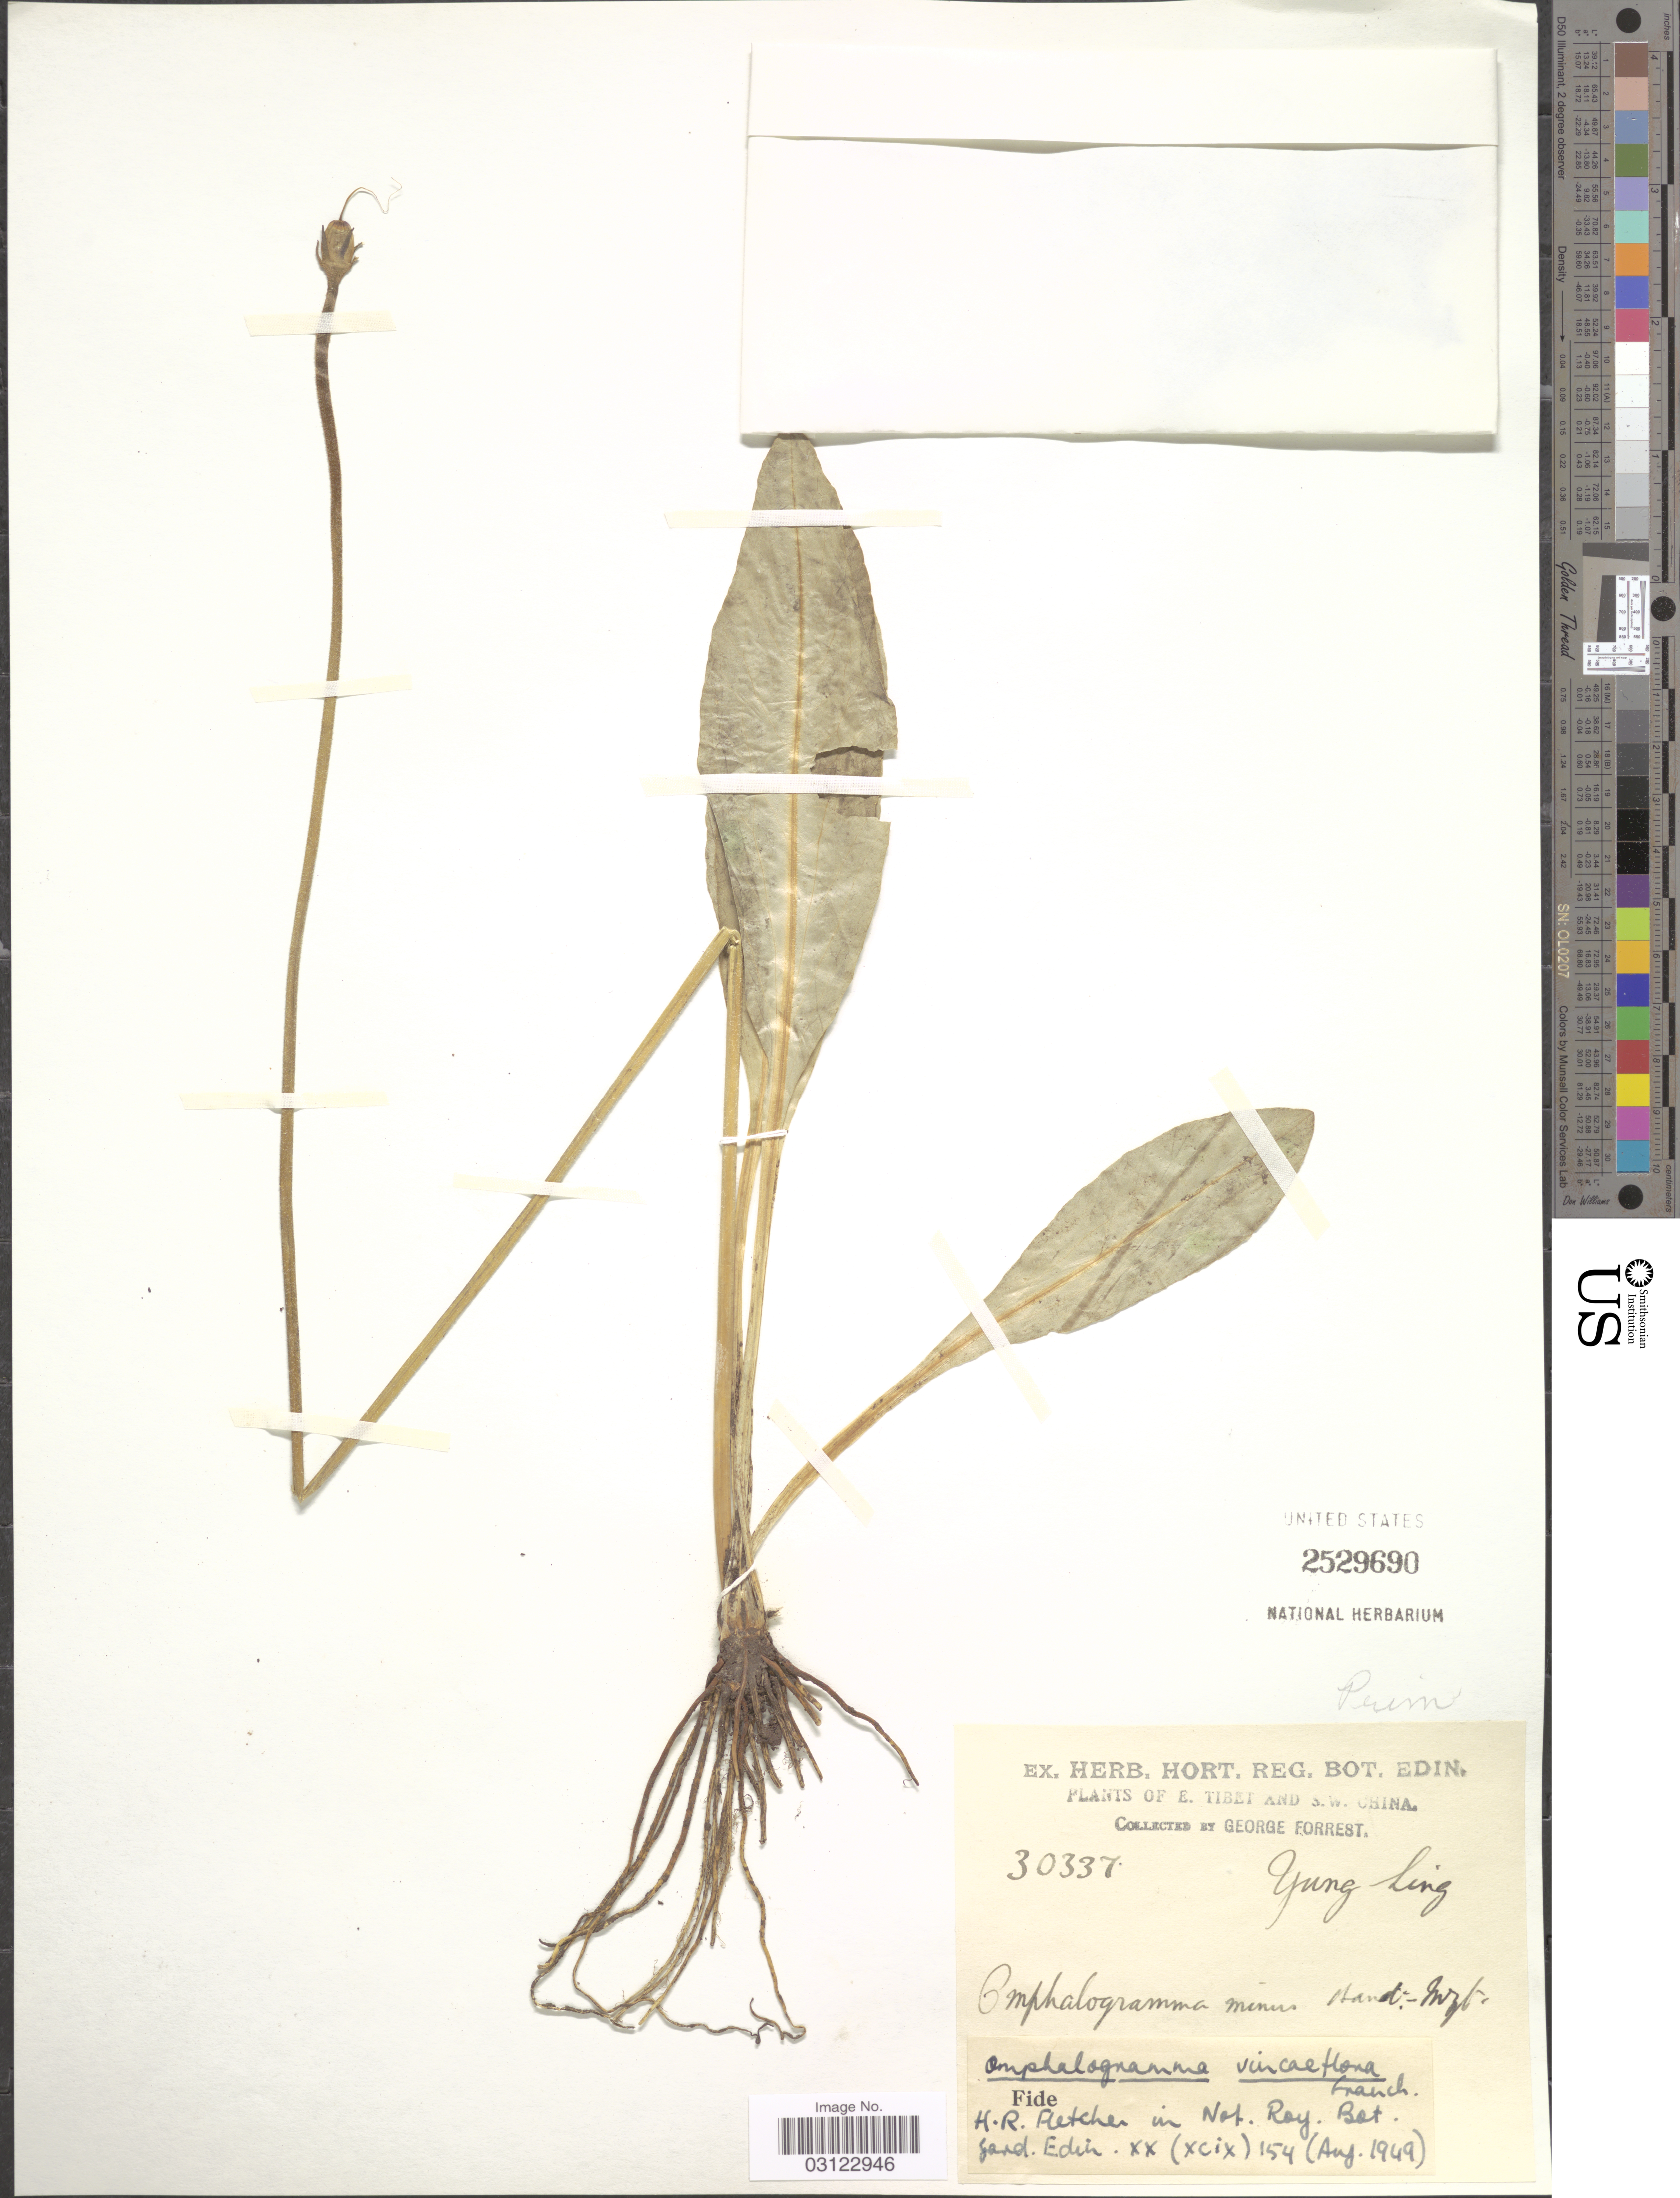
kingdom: Plantae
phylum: Tracheophyta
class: Magnoliopsida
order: Ericales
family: Primulaceae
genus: Omphalogramma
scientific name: Omphalogramma vinciflorum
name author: (Franch.) Franch.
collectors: G. Forrest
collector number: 30337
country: China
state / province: Xizang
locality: E. Tibet and S.W. China. Yung Ling.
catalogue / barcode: US 2529690